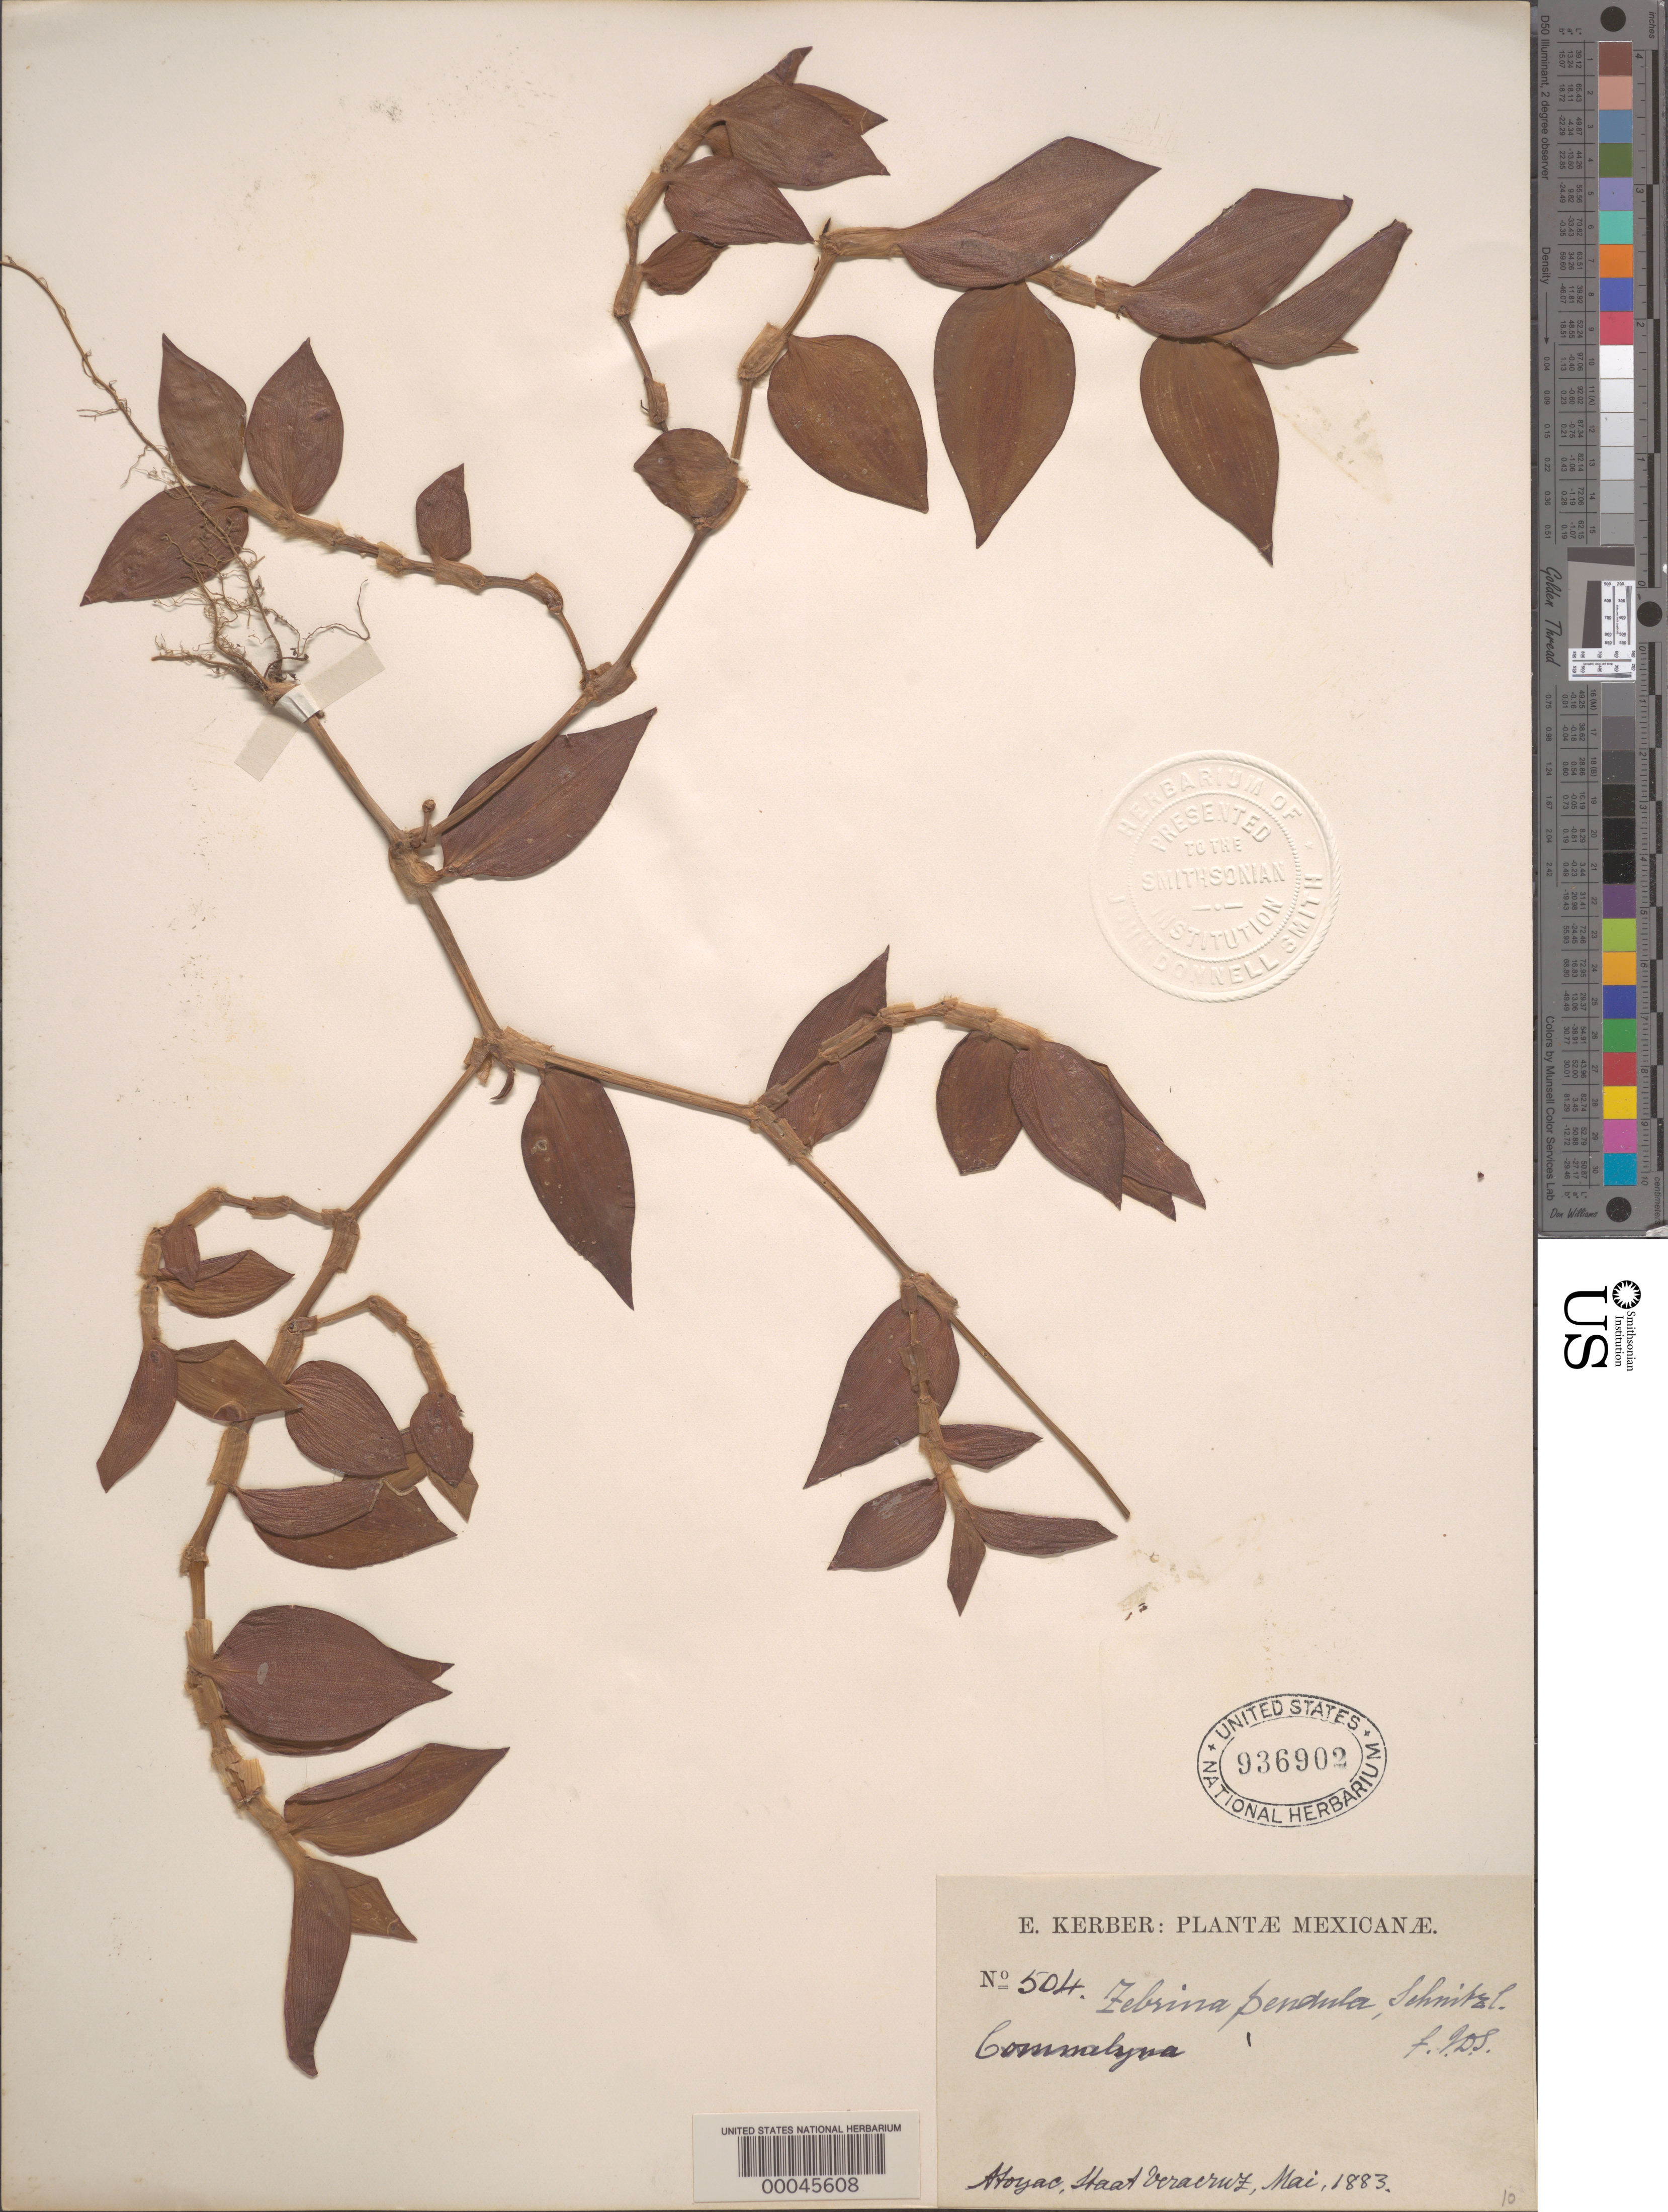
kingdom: Plantae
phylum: Tracheophyta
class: Liliopsida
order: Commelinales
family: Commelinaceae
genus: Tradescantia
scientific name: Tradescantia zebrina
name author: Bosse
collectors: E. Kerber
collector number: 504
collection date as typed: May 1883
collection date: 1883-05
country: Mexico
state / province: Veracruz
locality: Atoyac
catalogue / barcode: US 936902